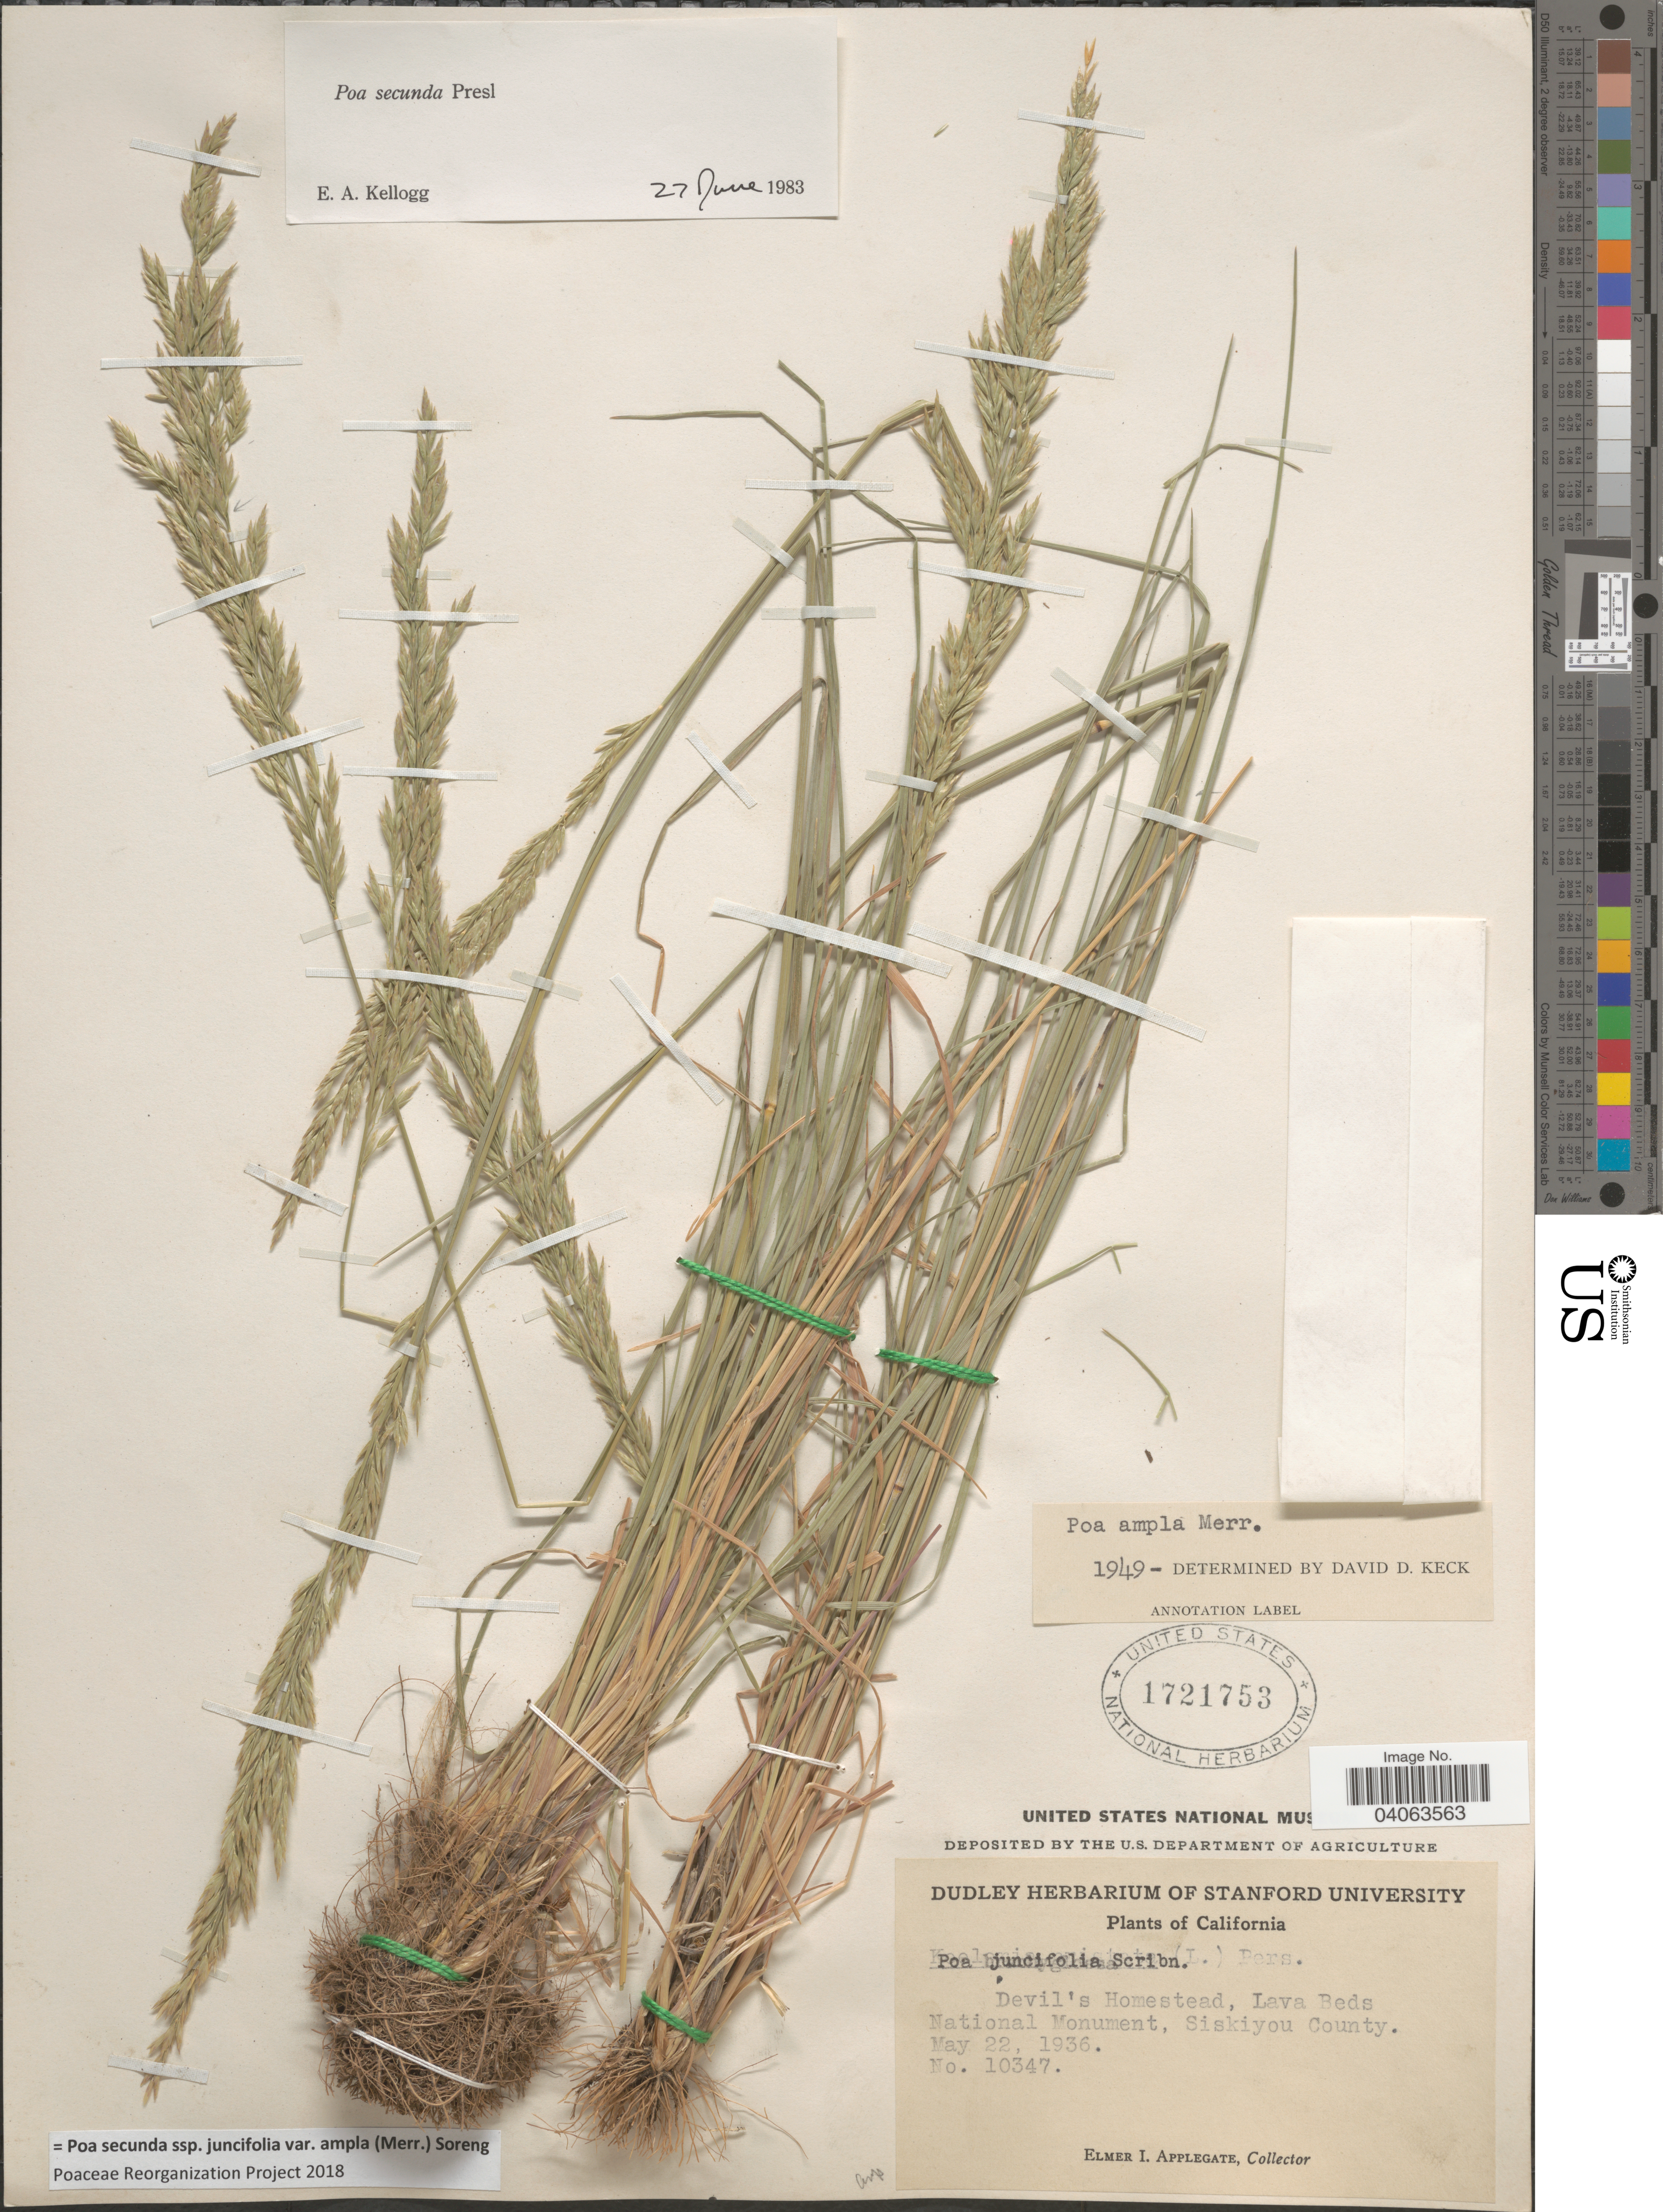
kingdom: Plantae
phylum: Tracheophyta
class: Liliopsida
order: Poales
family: Poaceae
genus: Poa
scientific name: Poa secunda subsp. juncifolia var. ampla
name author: (Merr.) Soreng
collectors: E. I. Applegate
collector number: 10347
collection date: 1936-05-22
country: United States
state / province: California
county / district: Siskiyou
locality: Devil's Homestead, Lava Beds National Monument, Siskiyou County.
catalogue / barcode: US 1721753